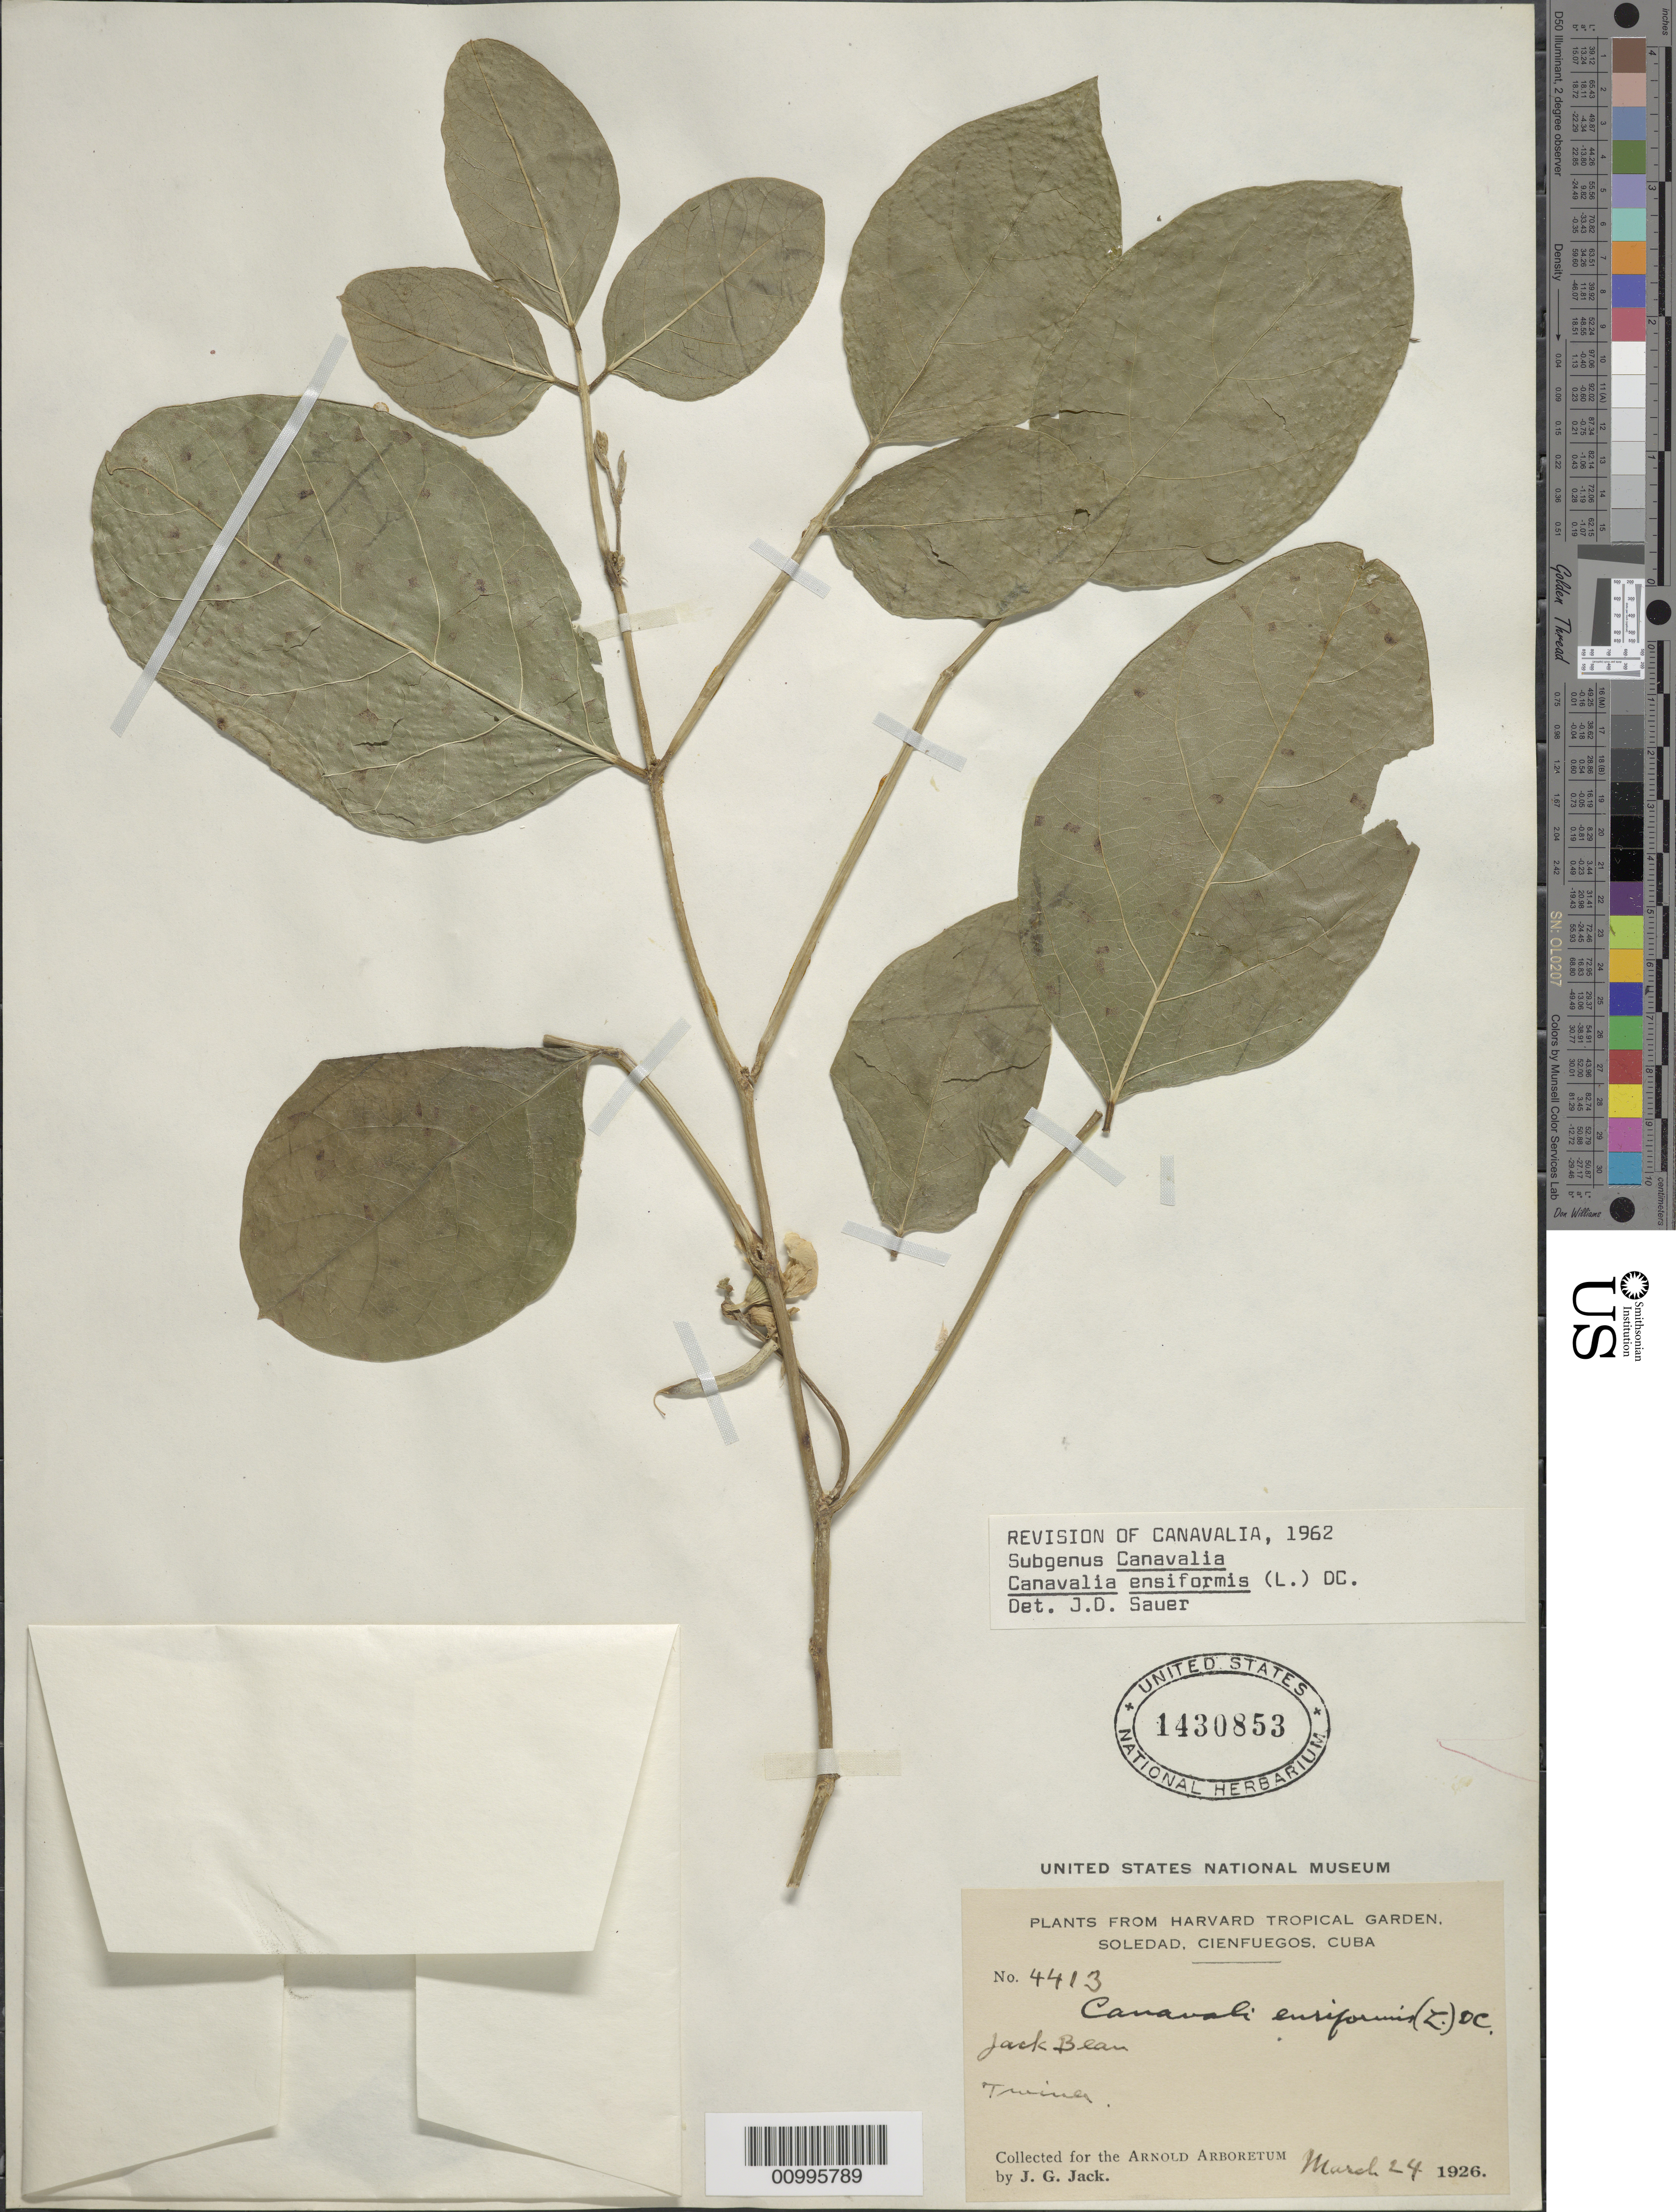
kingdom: Plantae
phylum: Tracheophyta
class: Magnoliopsida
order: Fabales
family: Fabaceae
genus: Canavalia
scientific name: Canavalia ensiformis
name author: (L.) DC.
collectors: J. G. Jack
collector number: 4413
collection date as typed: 24 Mar 1926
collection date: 1926-03-24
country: Cuba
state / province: Cienfuegos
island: Cuba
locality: Soledad, Cienfuegos, Cuba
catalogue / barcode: US 1430853